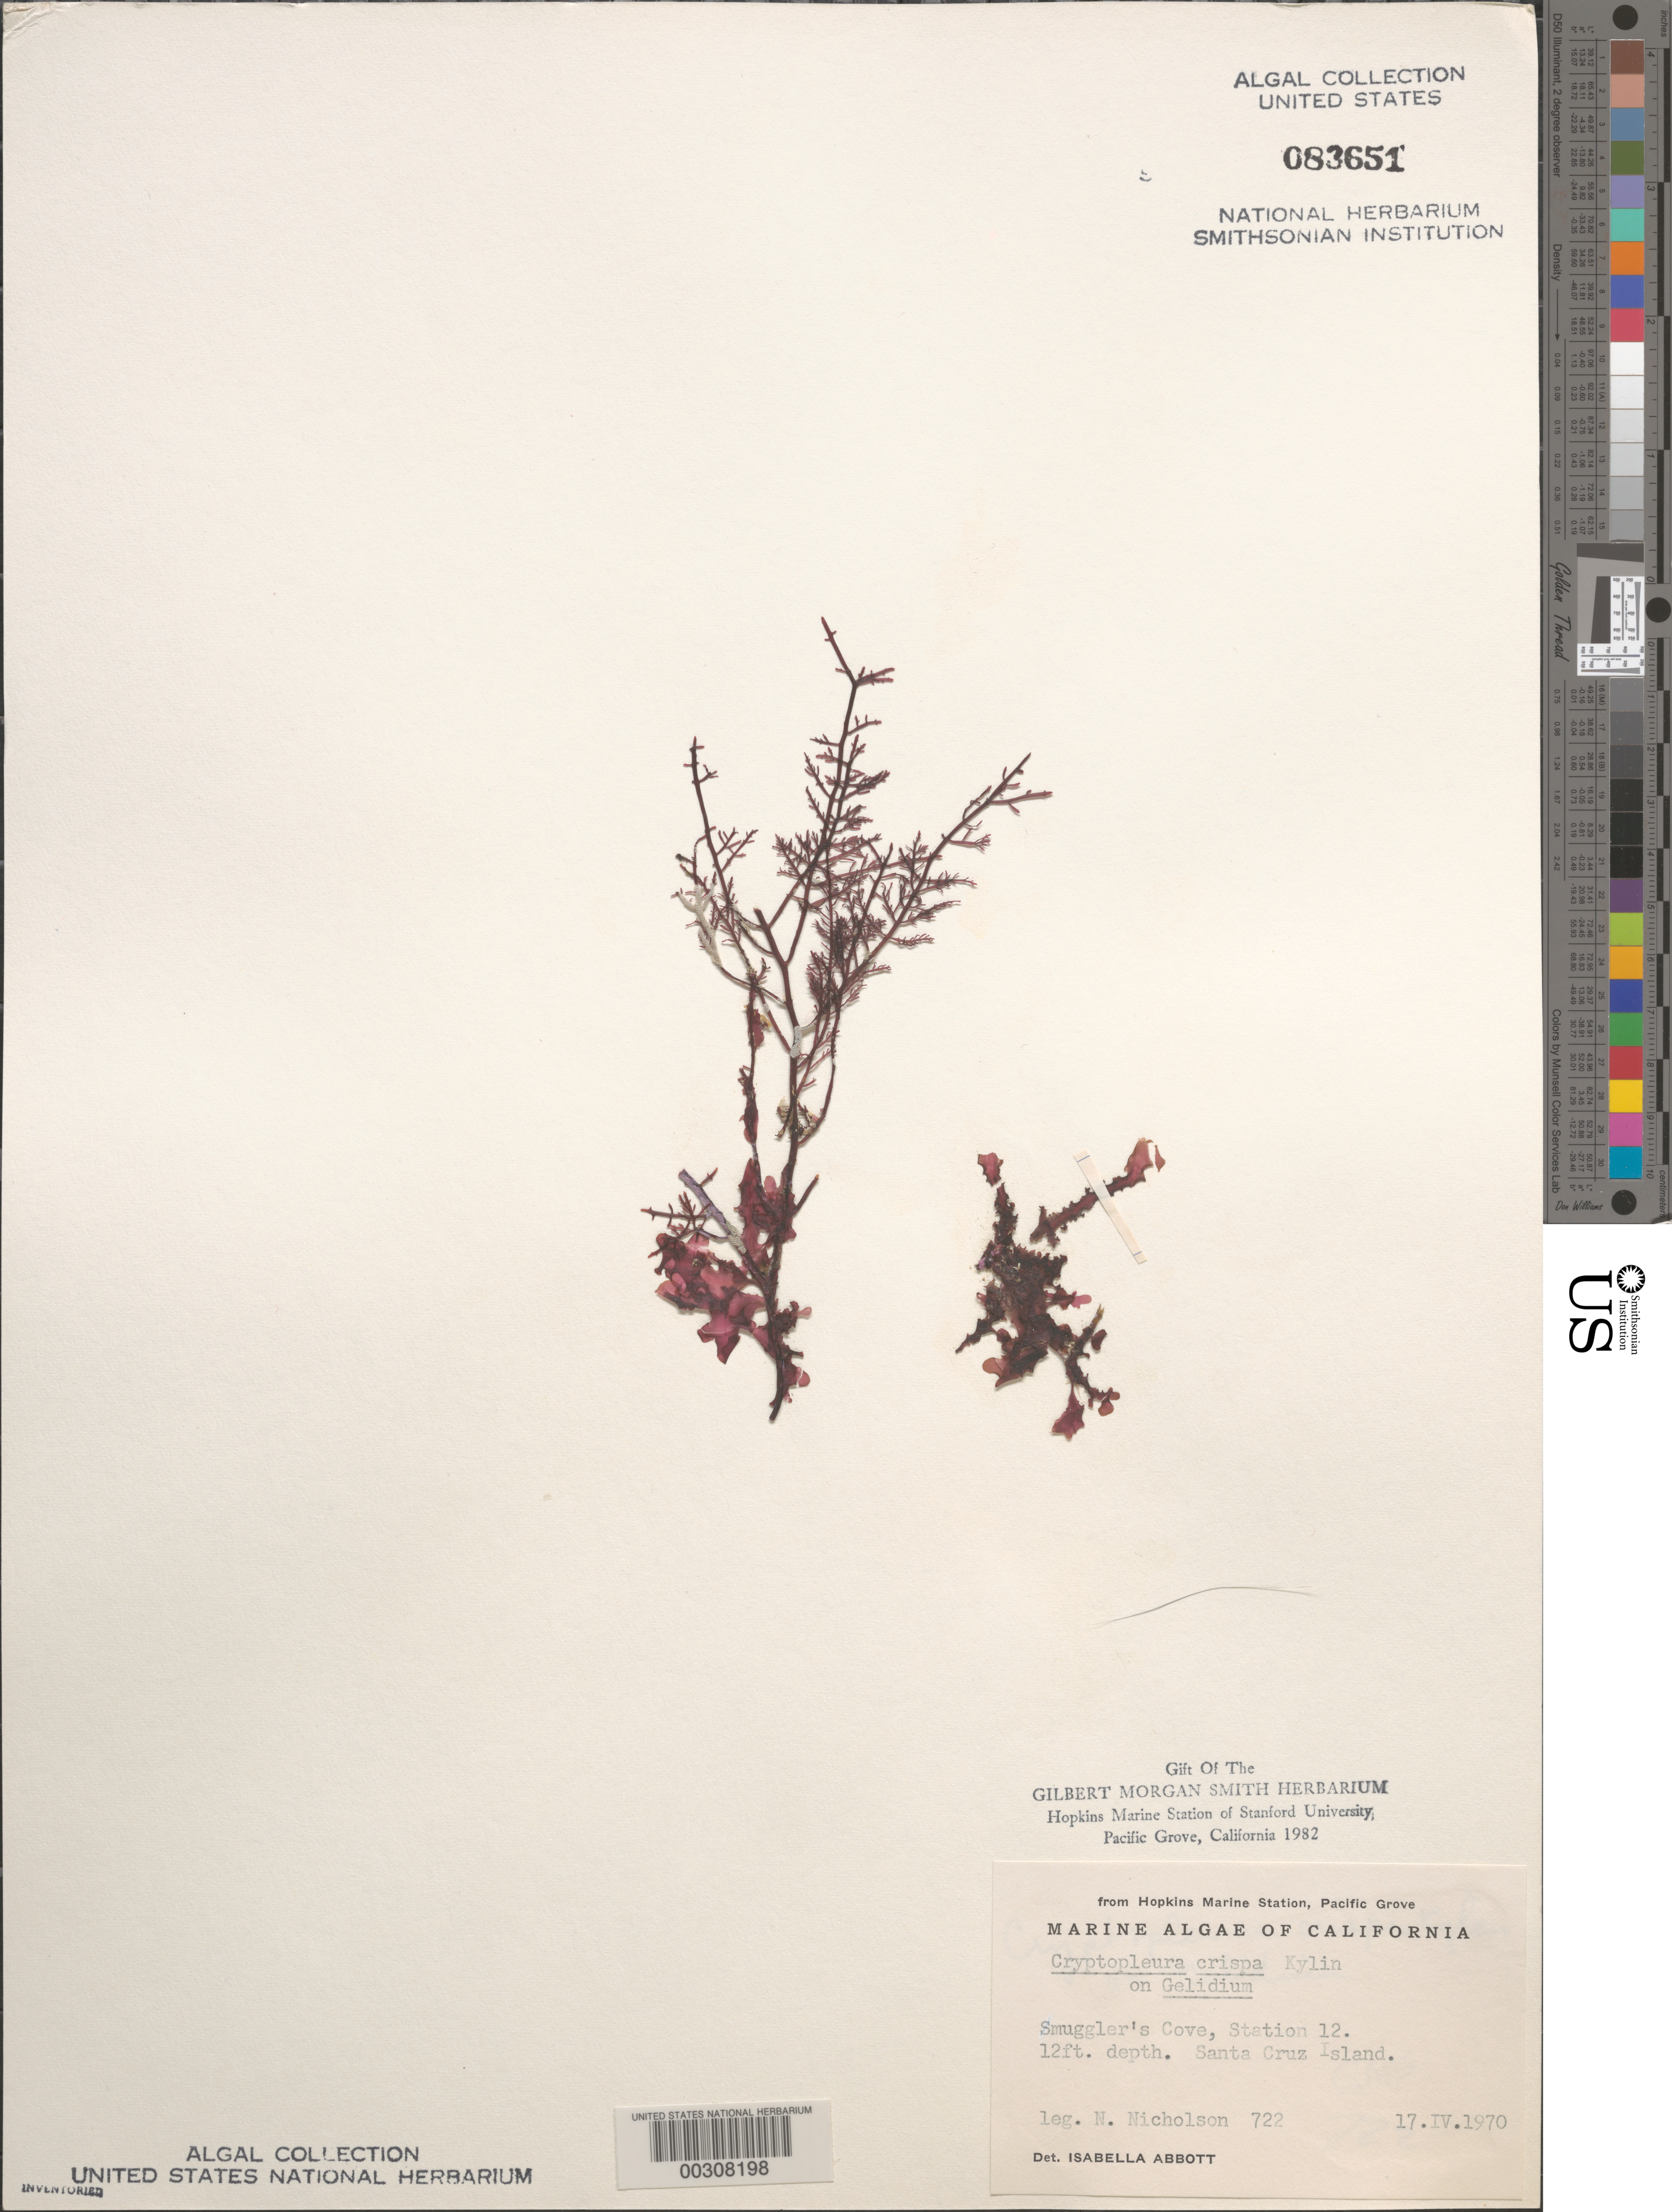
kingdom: Plantae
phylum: Rhodophyta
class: Florideophyceae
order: Ceramiales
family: Delesseriaceae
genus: Cryptopleura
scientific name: Cryptopleura crispa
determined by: Abbott, Isabella A.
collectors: N. Nicholson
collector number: Nln 722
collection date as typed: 17 Apr 1970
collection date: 1970-04-17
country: United States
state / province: California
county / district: Santa Barbara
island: Santa Cruz Island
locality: Smuggler's Cove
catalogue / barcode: US 83651